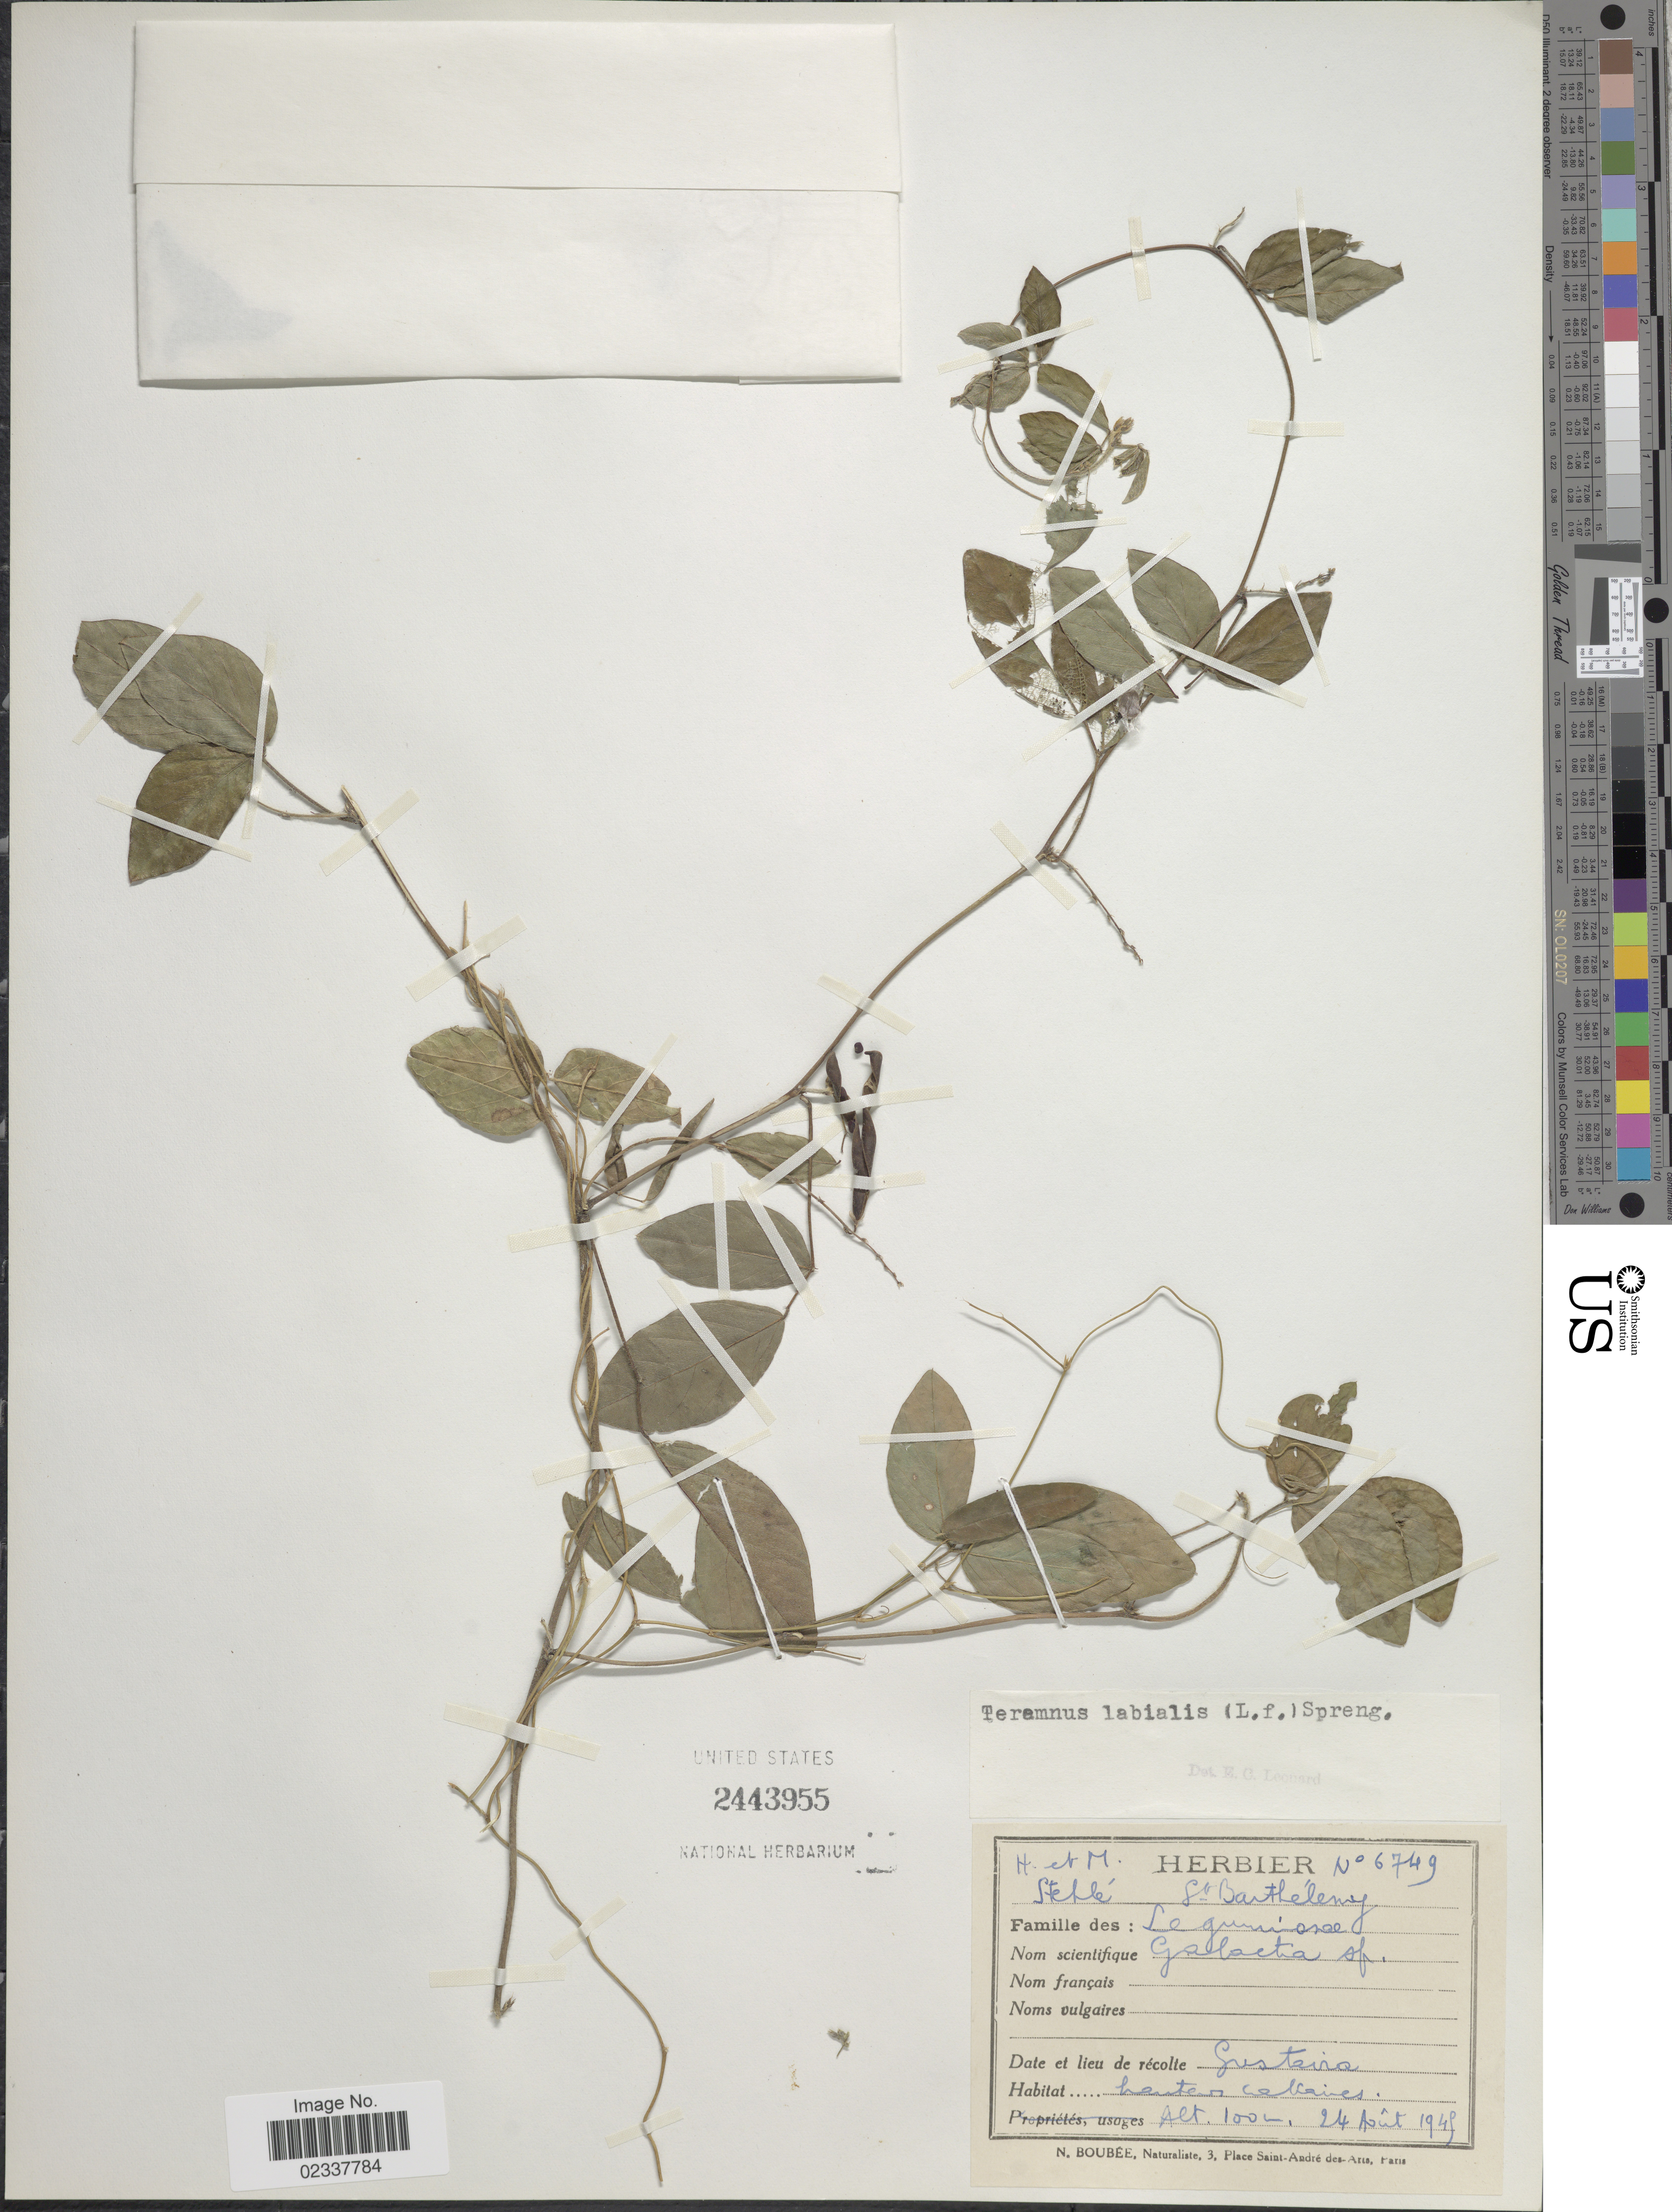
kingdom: Plantae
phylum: Tracheophyta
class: Magnoliopsida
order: Fabales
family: Fabaceae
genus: Teramnus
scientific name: Teramnus labialis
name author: (L. f.) Spreng.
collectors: H. Stehlé & M. Stehlé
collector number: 6749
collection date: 1949-08-24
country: Guadeloupe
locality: St. Barthelemy, Gustavia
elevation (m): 100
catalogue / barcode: US 2443955